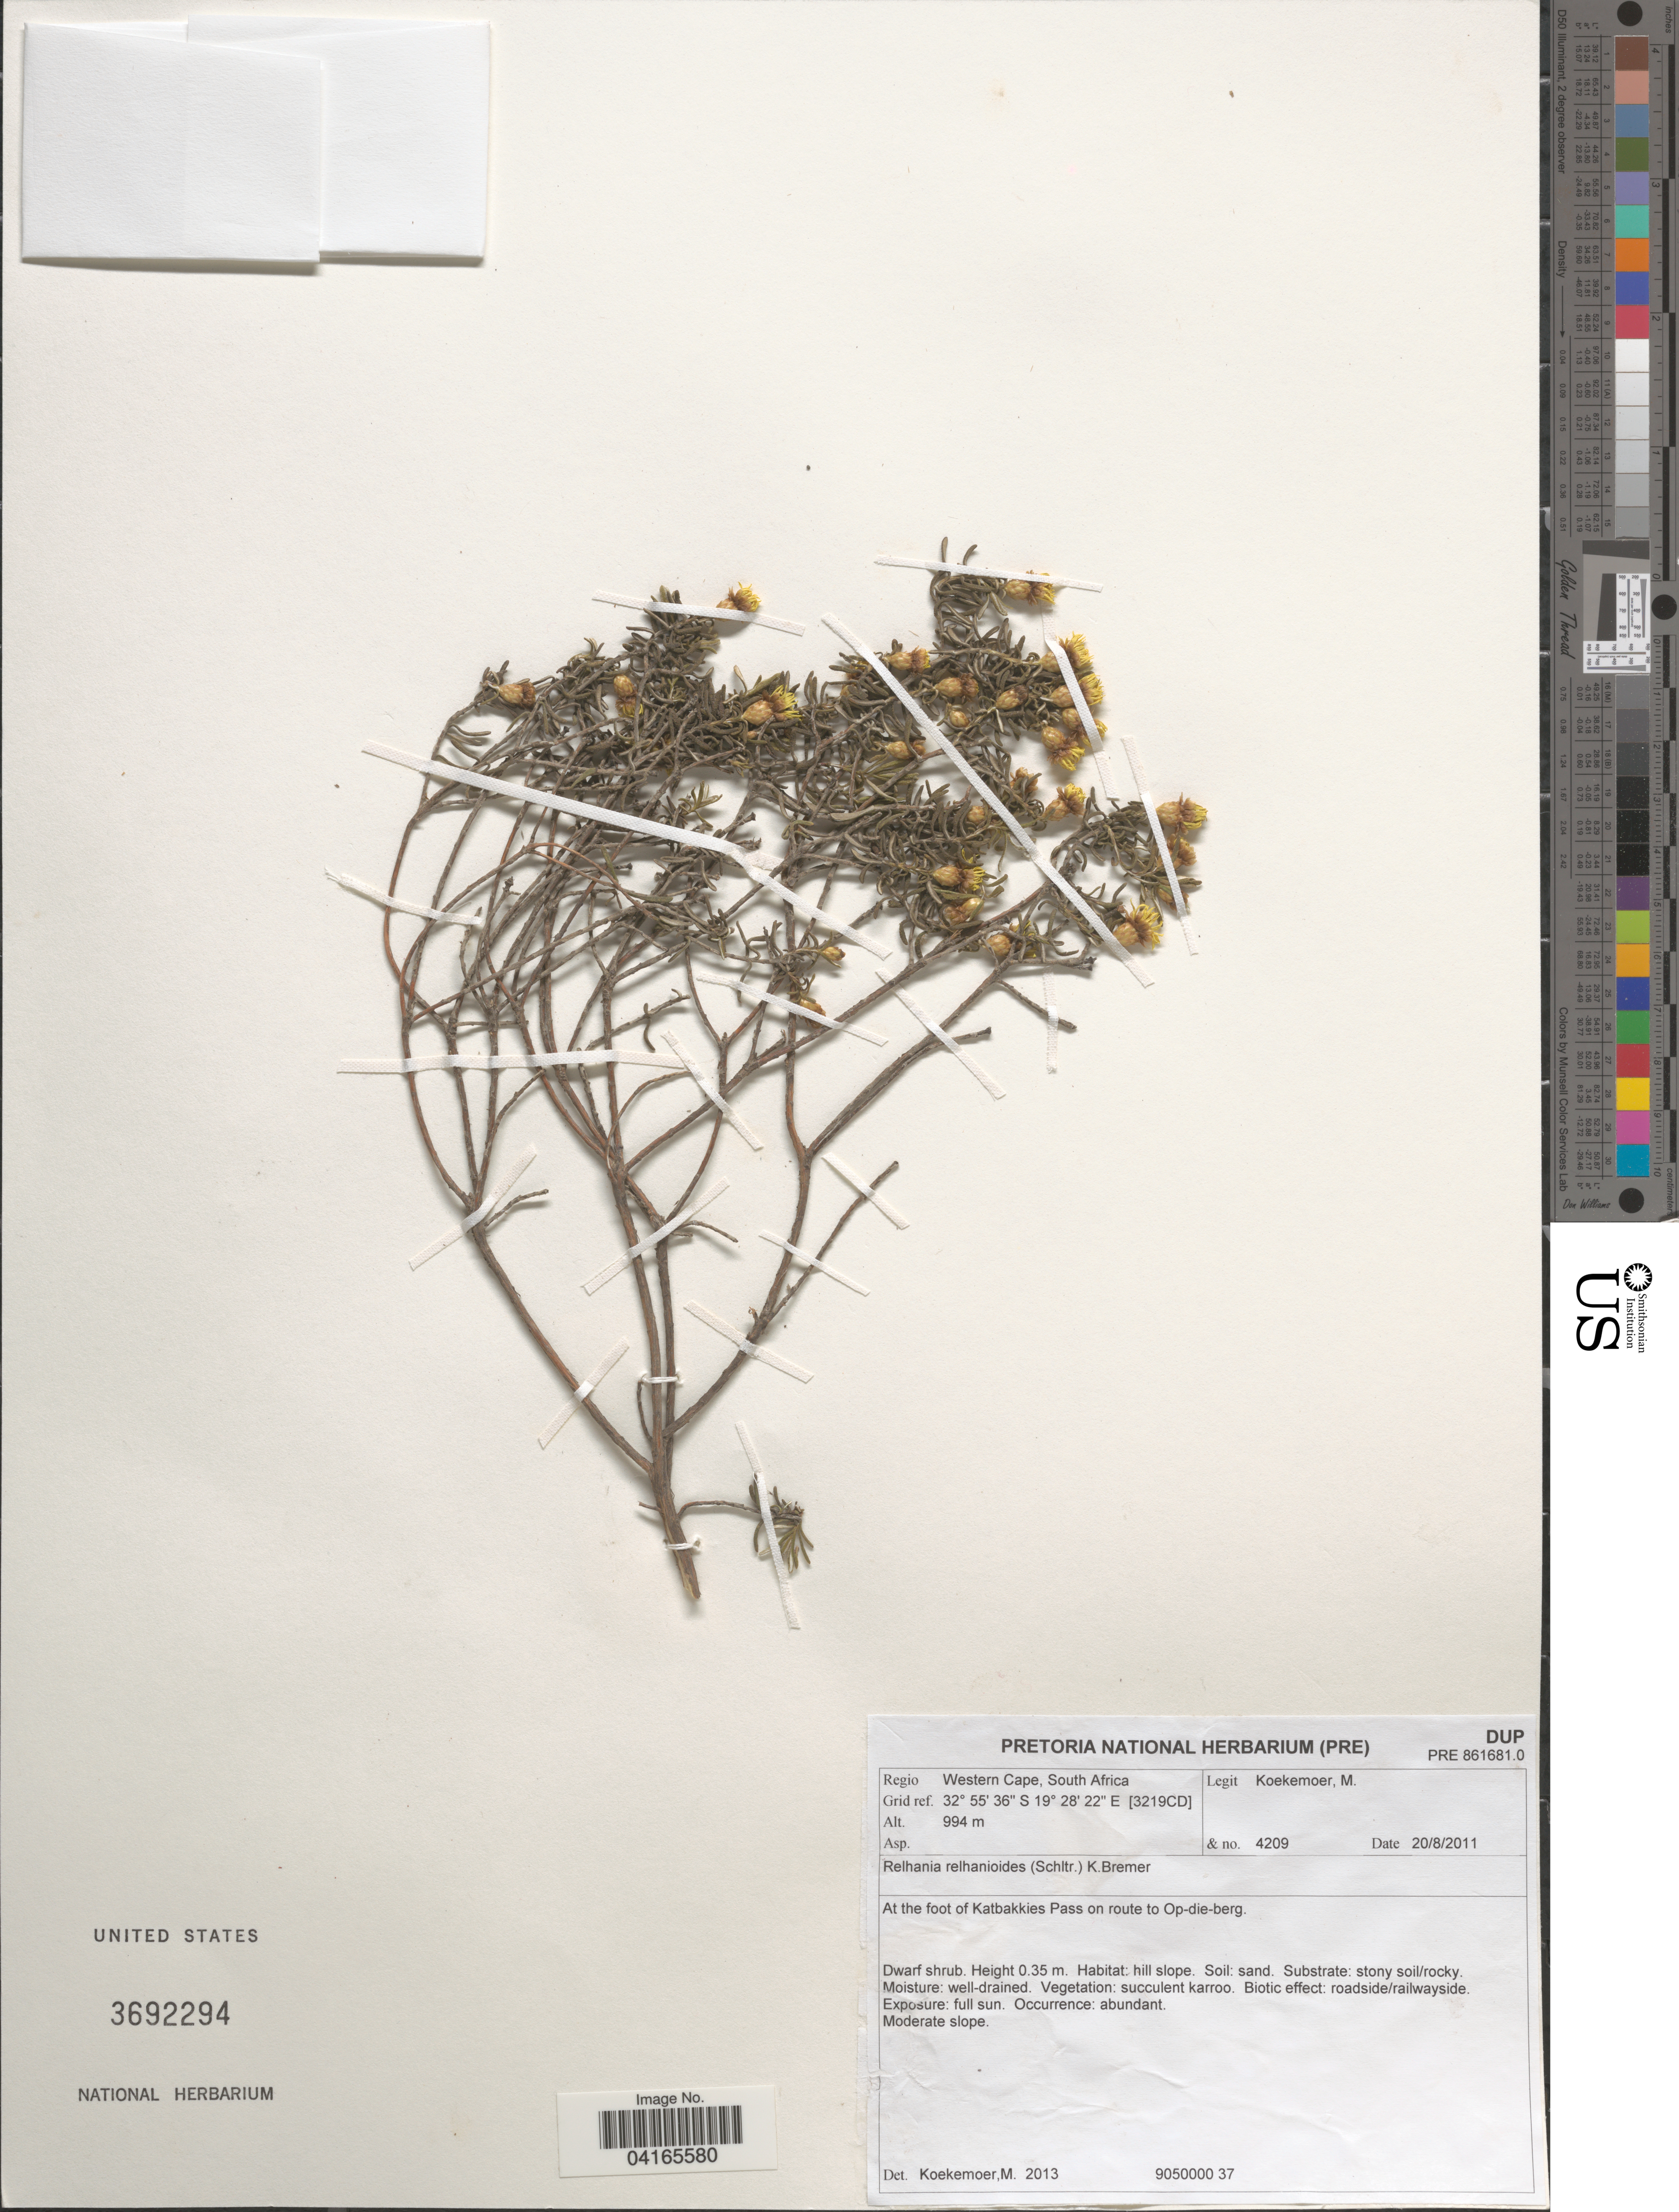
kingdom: Plantae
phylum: Tracheophyta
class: Magnoliopsida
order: Asterales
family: Asteraceae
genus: Relhania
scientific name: Relhania relhanioides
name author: (Schltr.) Bremer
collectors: M. Koekemoer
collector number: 4209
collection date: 2011-08-20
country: South Africa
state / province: Western Cape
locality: Regio Western Cape. At the foot of Katbakkies Pass on route to Op-die-berg. [3219CD].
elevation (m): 994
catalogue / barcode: US 3692294